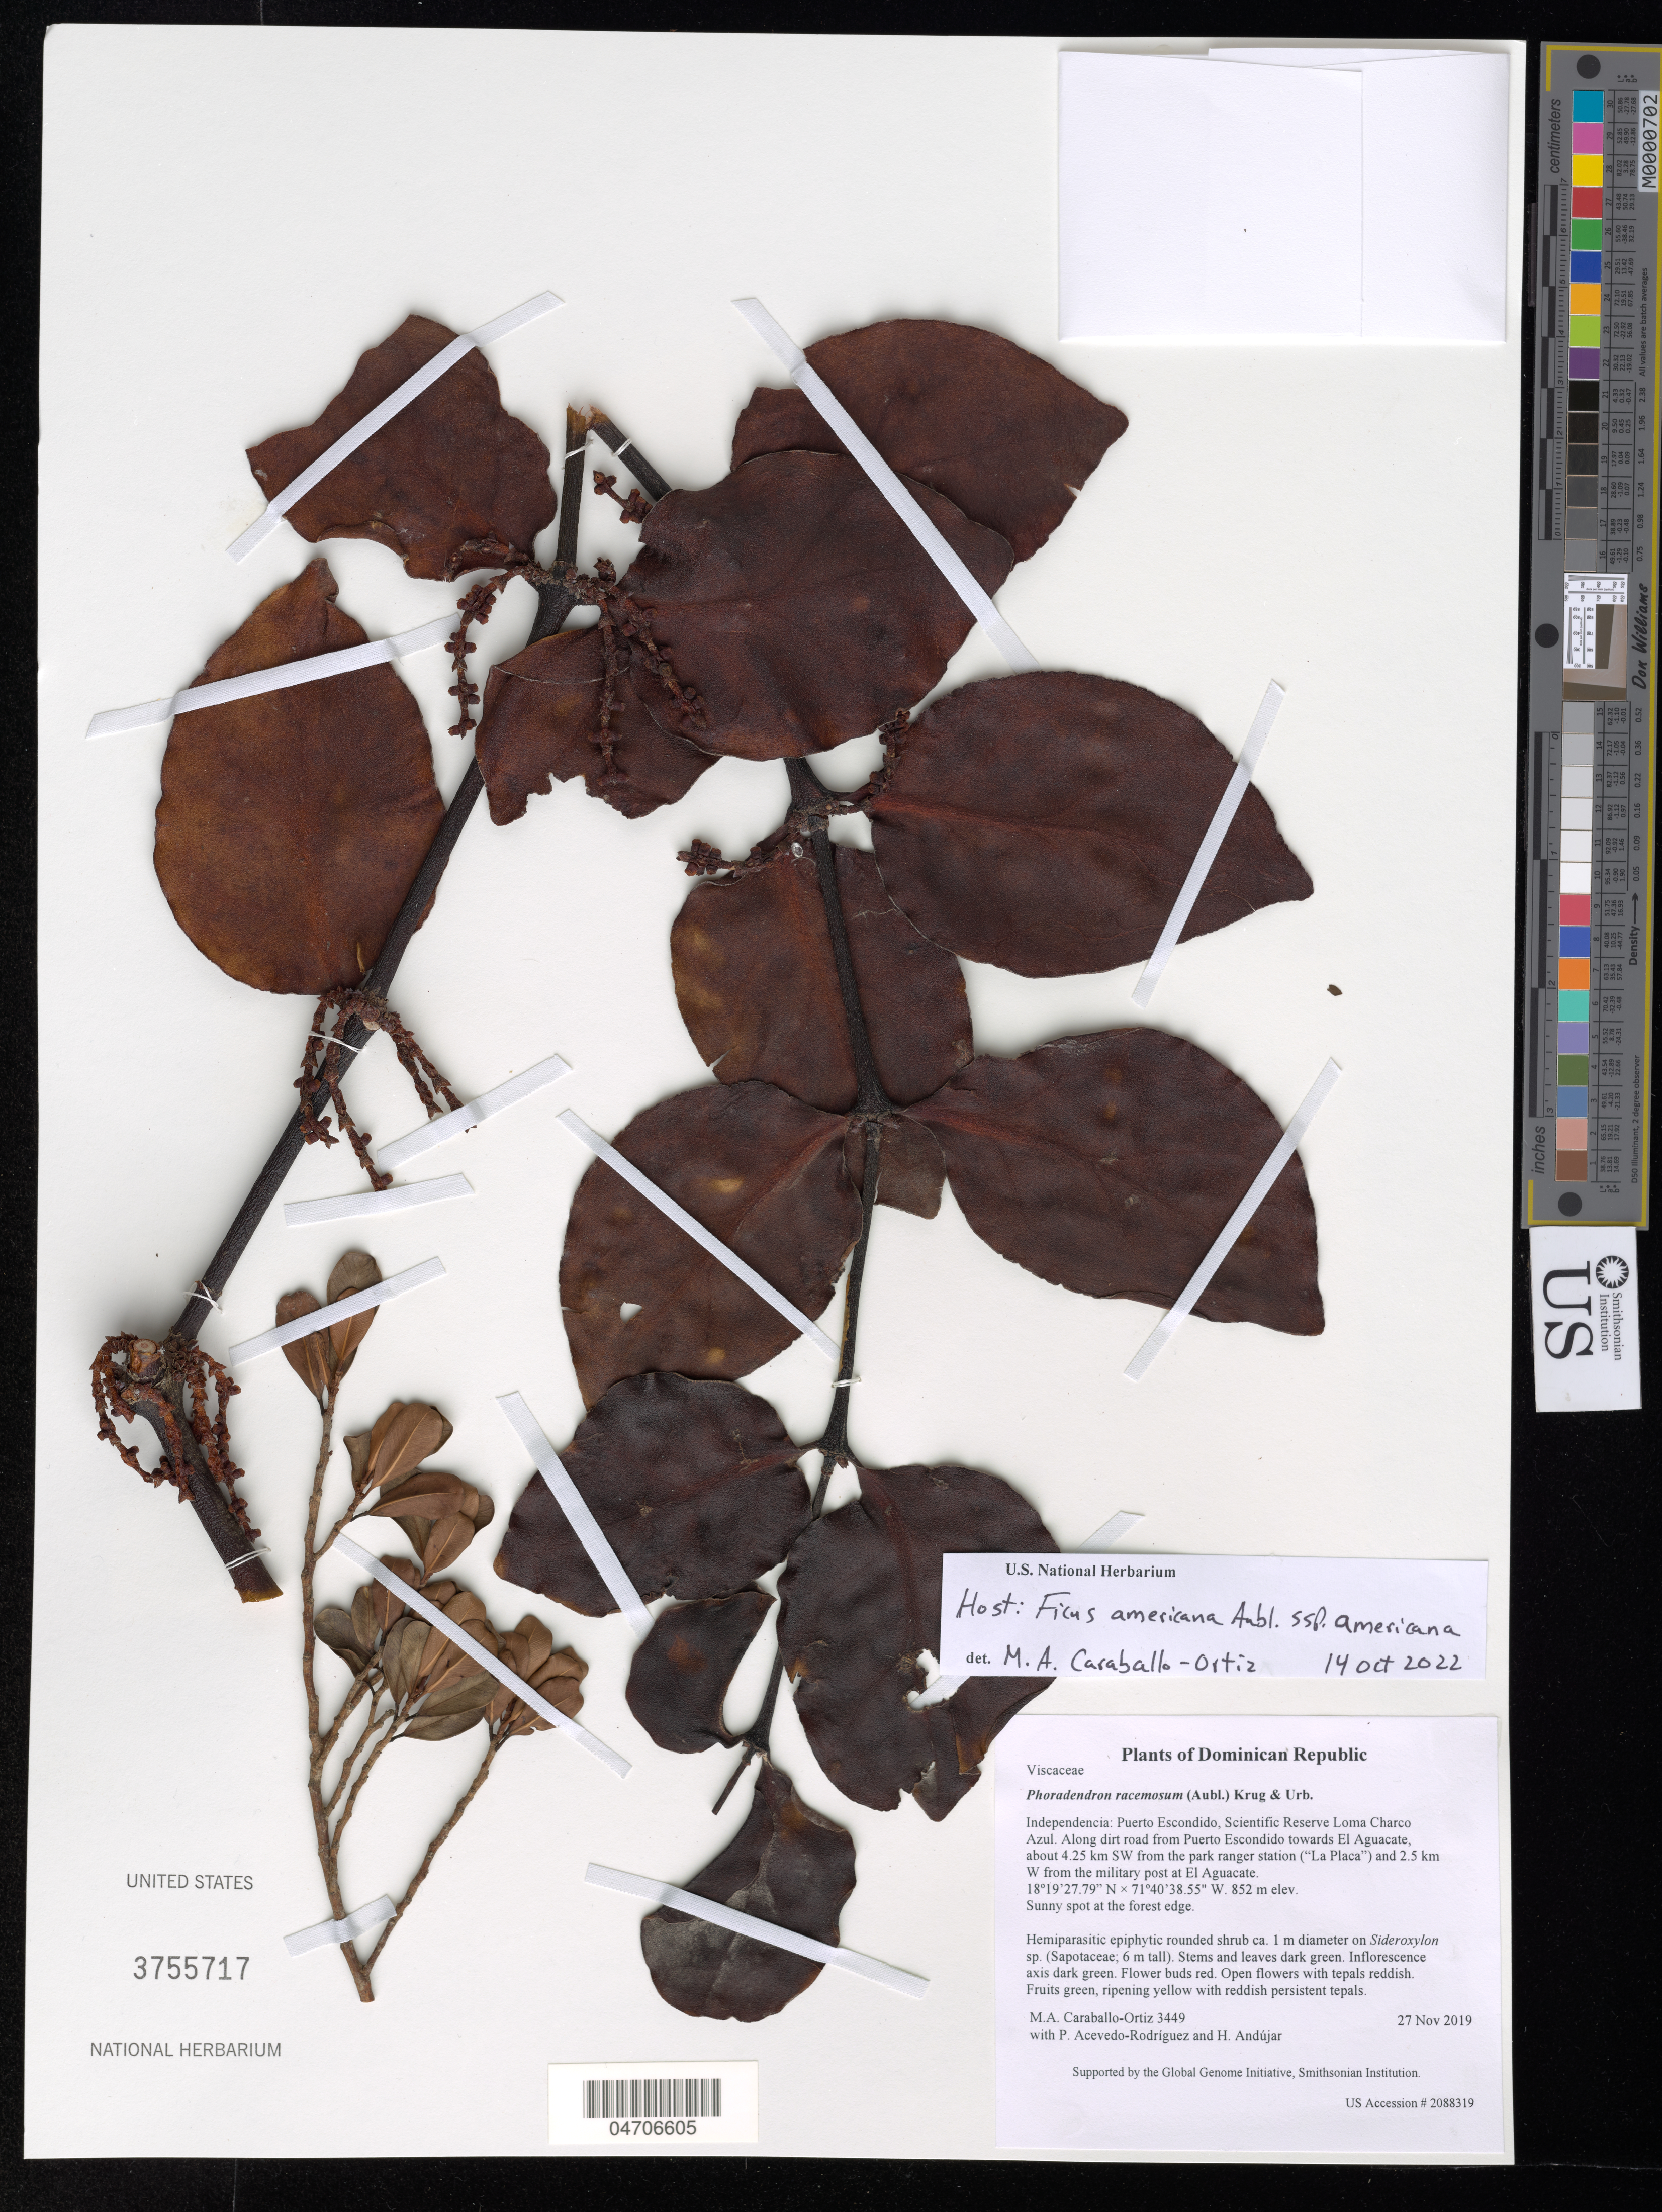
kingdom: Plantae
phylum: Tracheophyta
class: Magnoliopsida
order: Rosales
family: Moraceae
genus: Ficus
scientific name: Ficus americana subsp. americana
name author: Aubl.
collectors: M. Caraballo-Ortiz, P. Acevedo-Rodr. & H. Andujar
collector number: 3449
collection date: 2019-11-27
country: Dominican Republic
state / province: Independencia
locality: Puerto Escondido, Scientific Reserve Loma Charco Azul. Along dirt road from Puerto Escondido towards El Aguacate, about 4.25 km SW from the park ranger station ("La Placa") and 2.5 km W from the military post at El Aguacate.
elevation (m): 852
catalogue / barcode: US 3755717